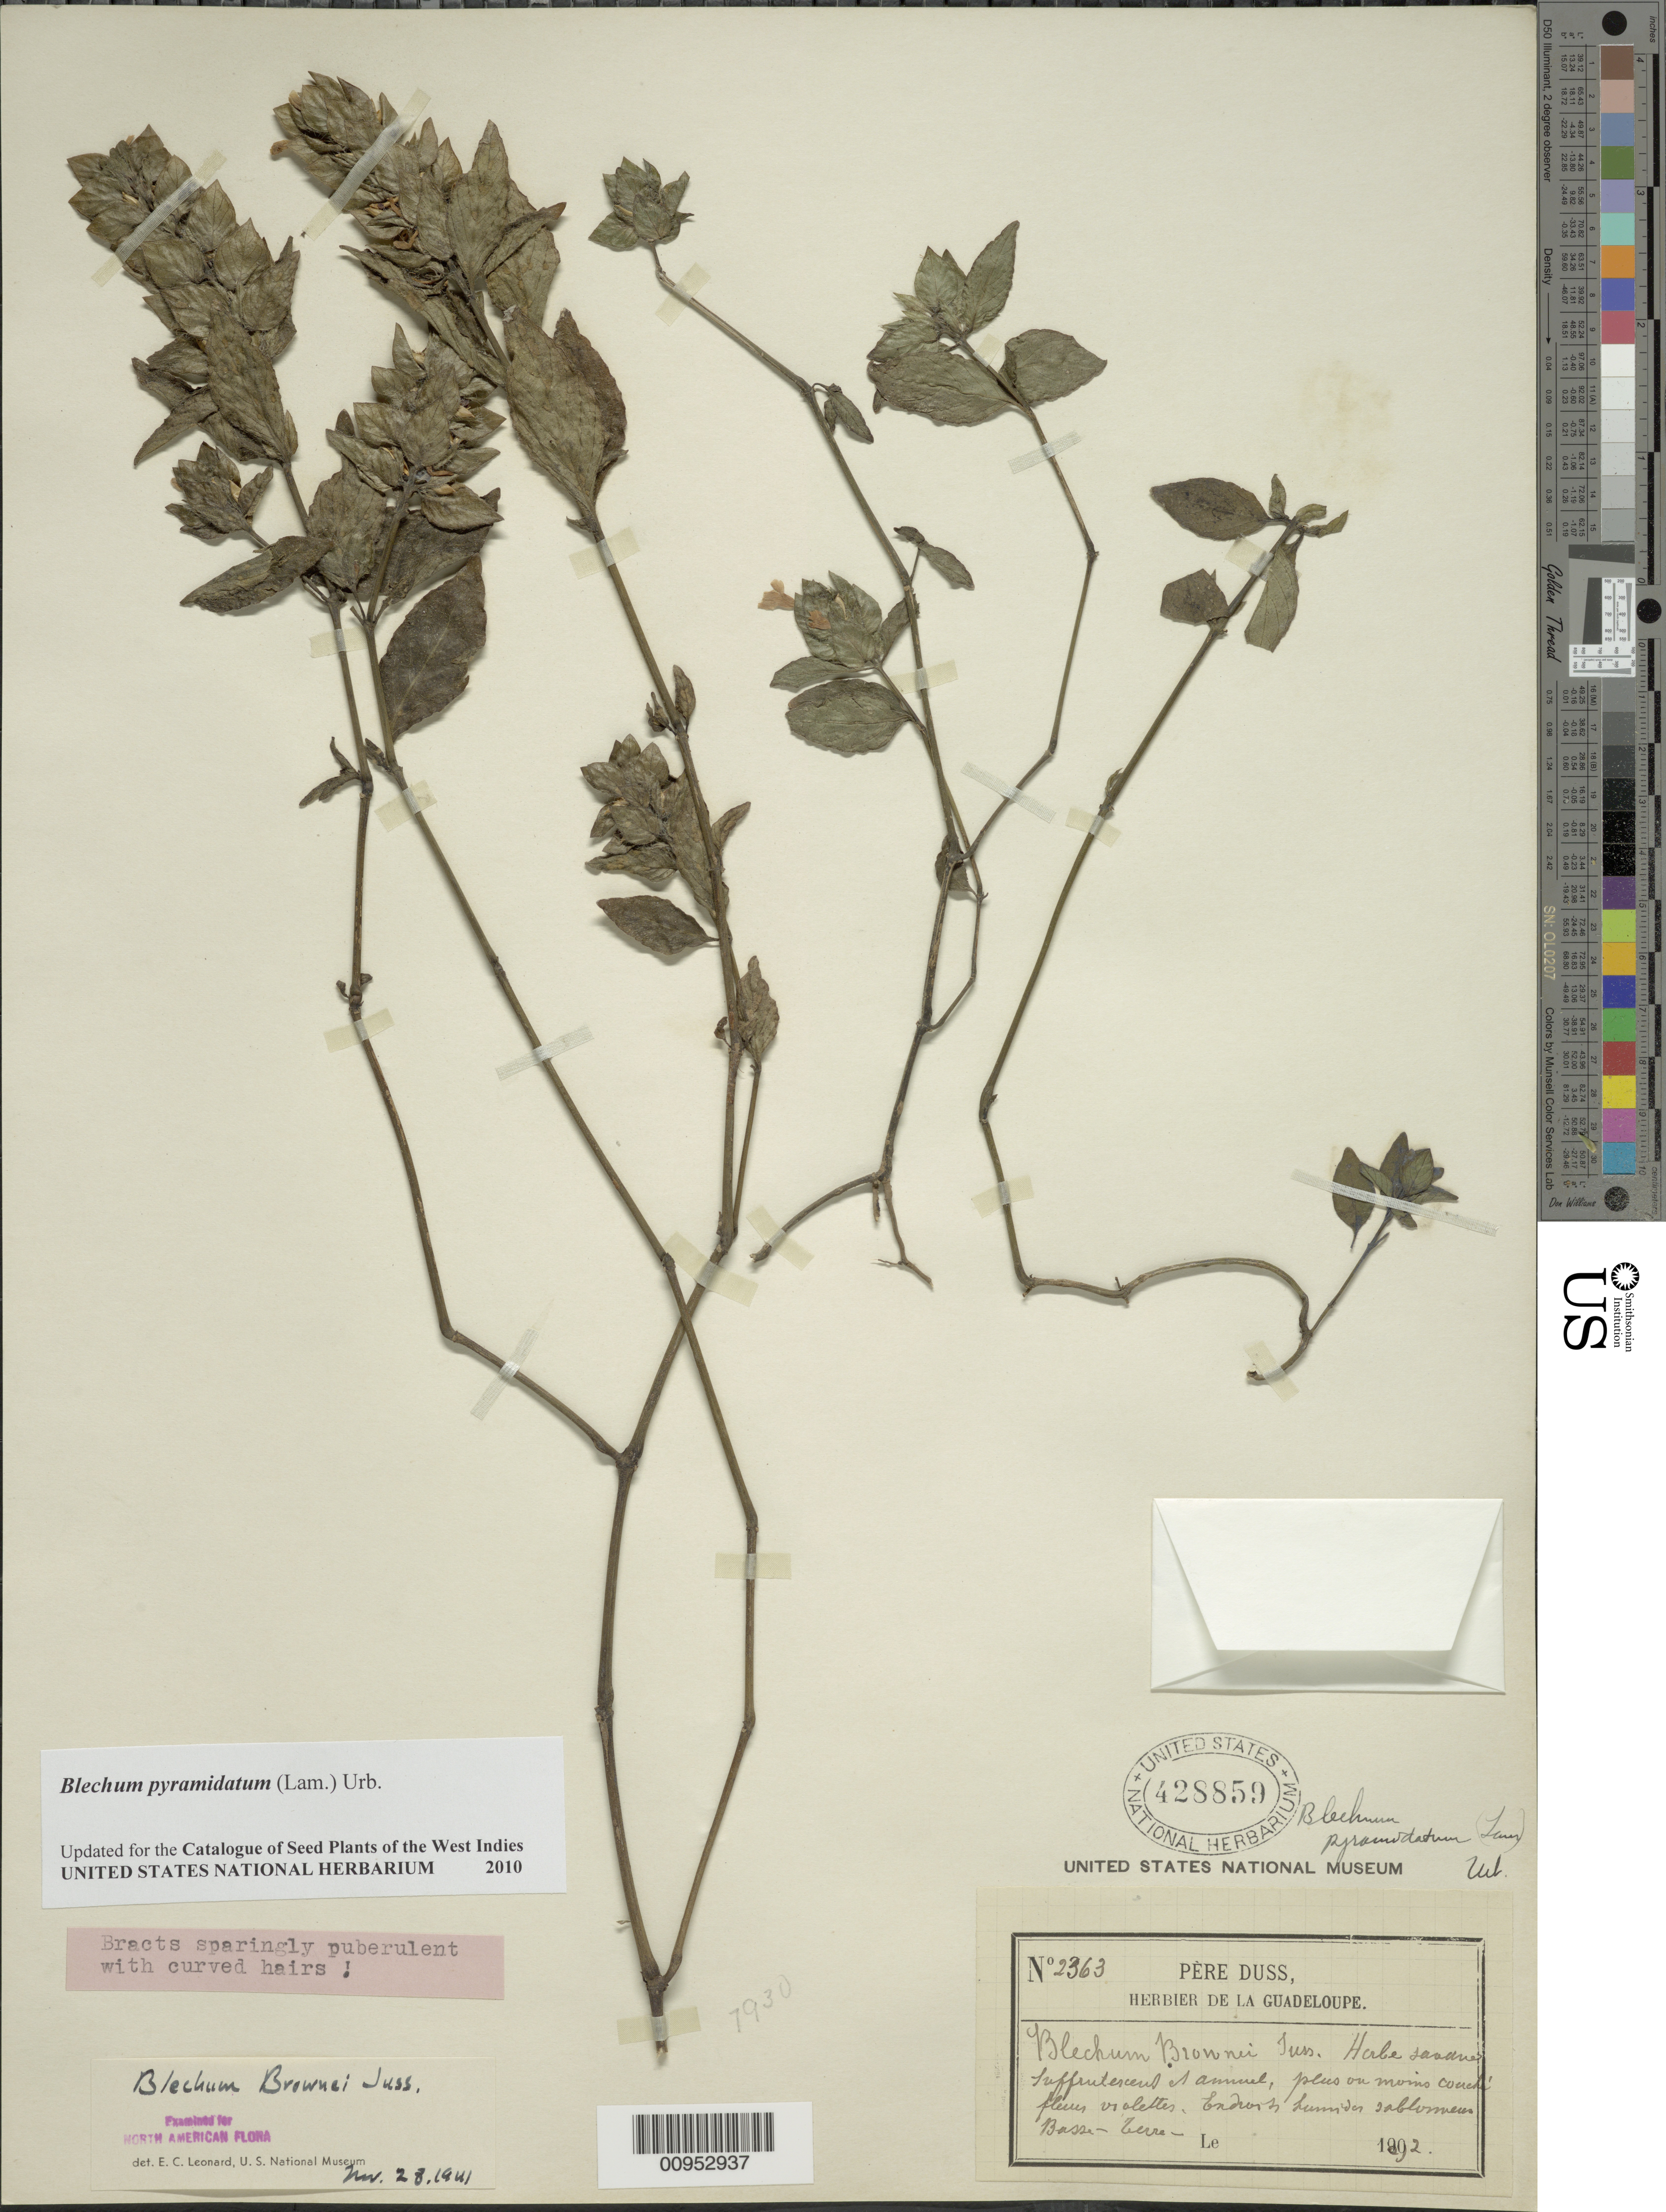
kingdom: Plantae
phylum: Tracheophyta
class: Magnoliopsida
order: Lamiales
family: Acanthaceae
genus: Blechum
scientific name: Blechum pyramidatum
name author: (Lam.) Urb.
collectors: Père Duss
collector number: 2363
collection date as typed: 1892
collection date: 1892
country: Guadeloupe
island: Basse Terre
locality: Basse Terre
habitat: Endroit humides sablomenus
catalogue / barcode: US 428859